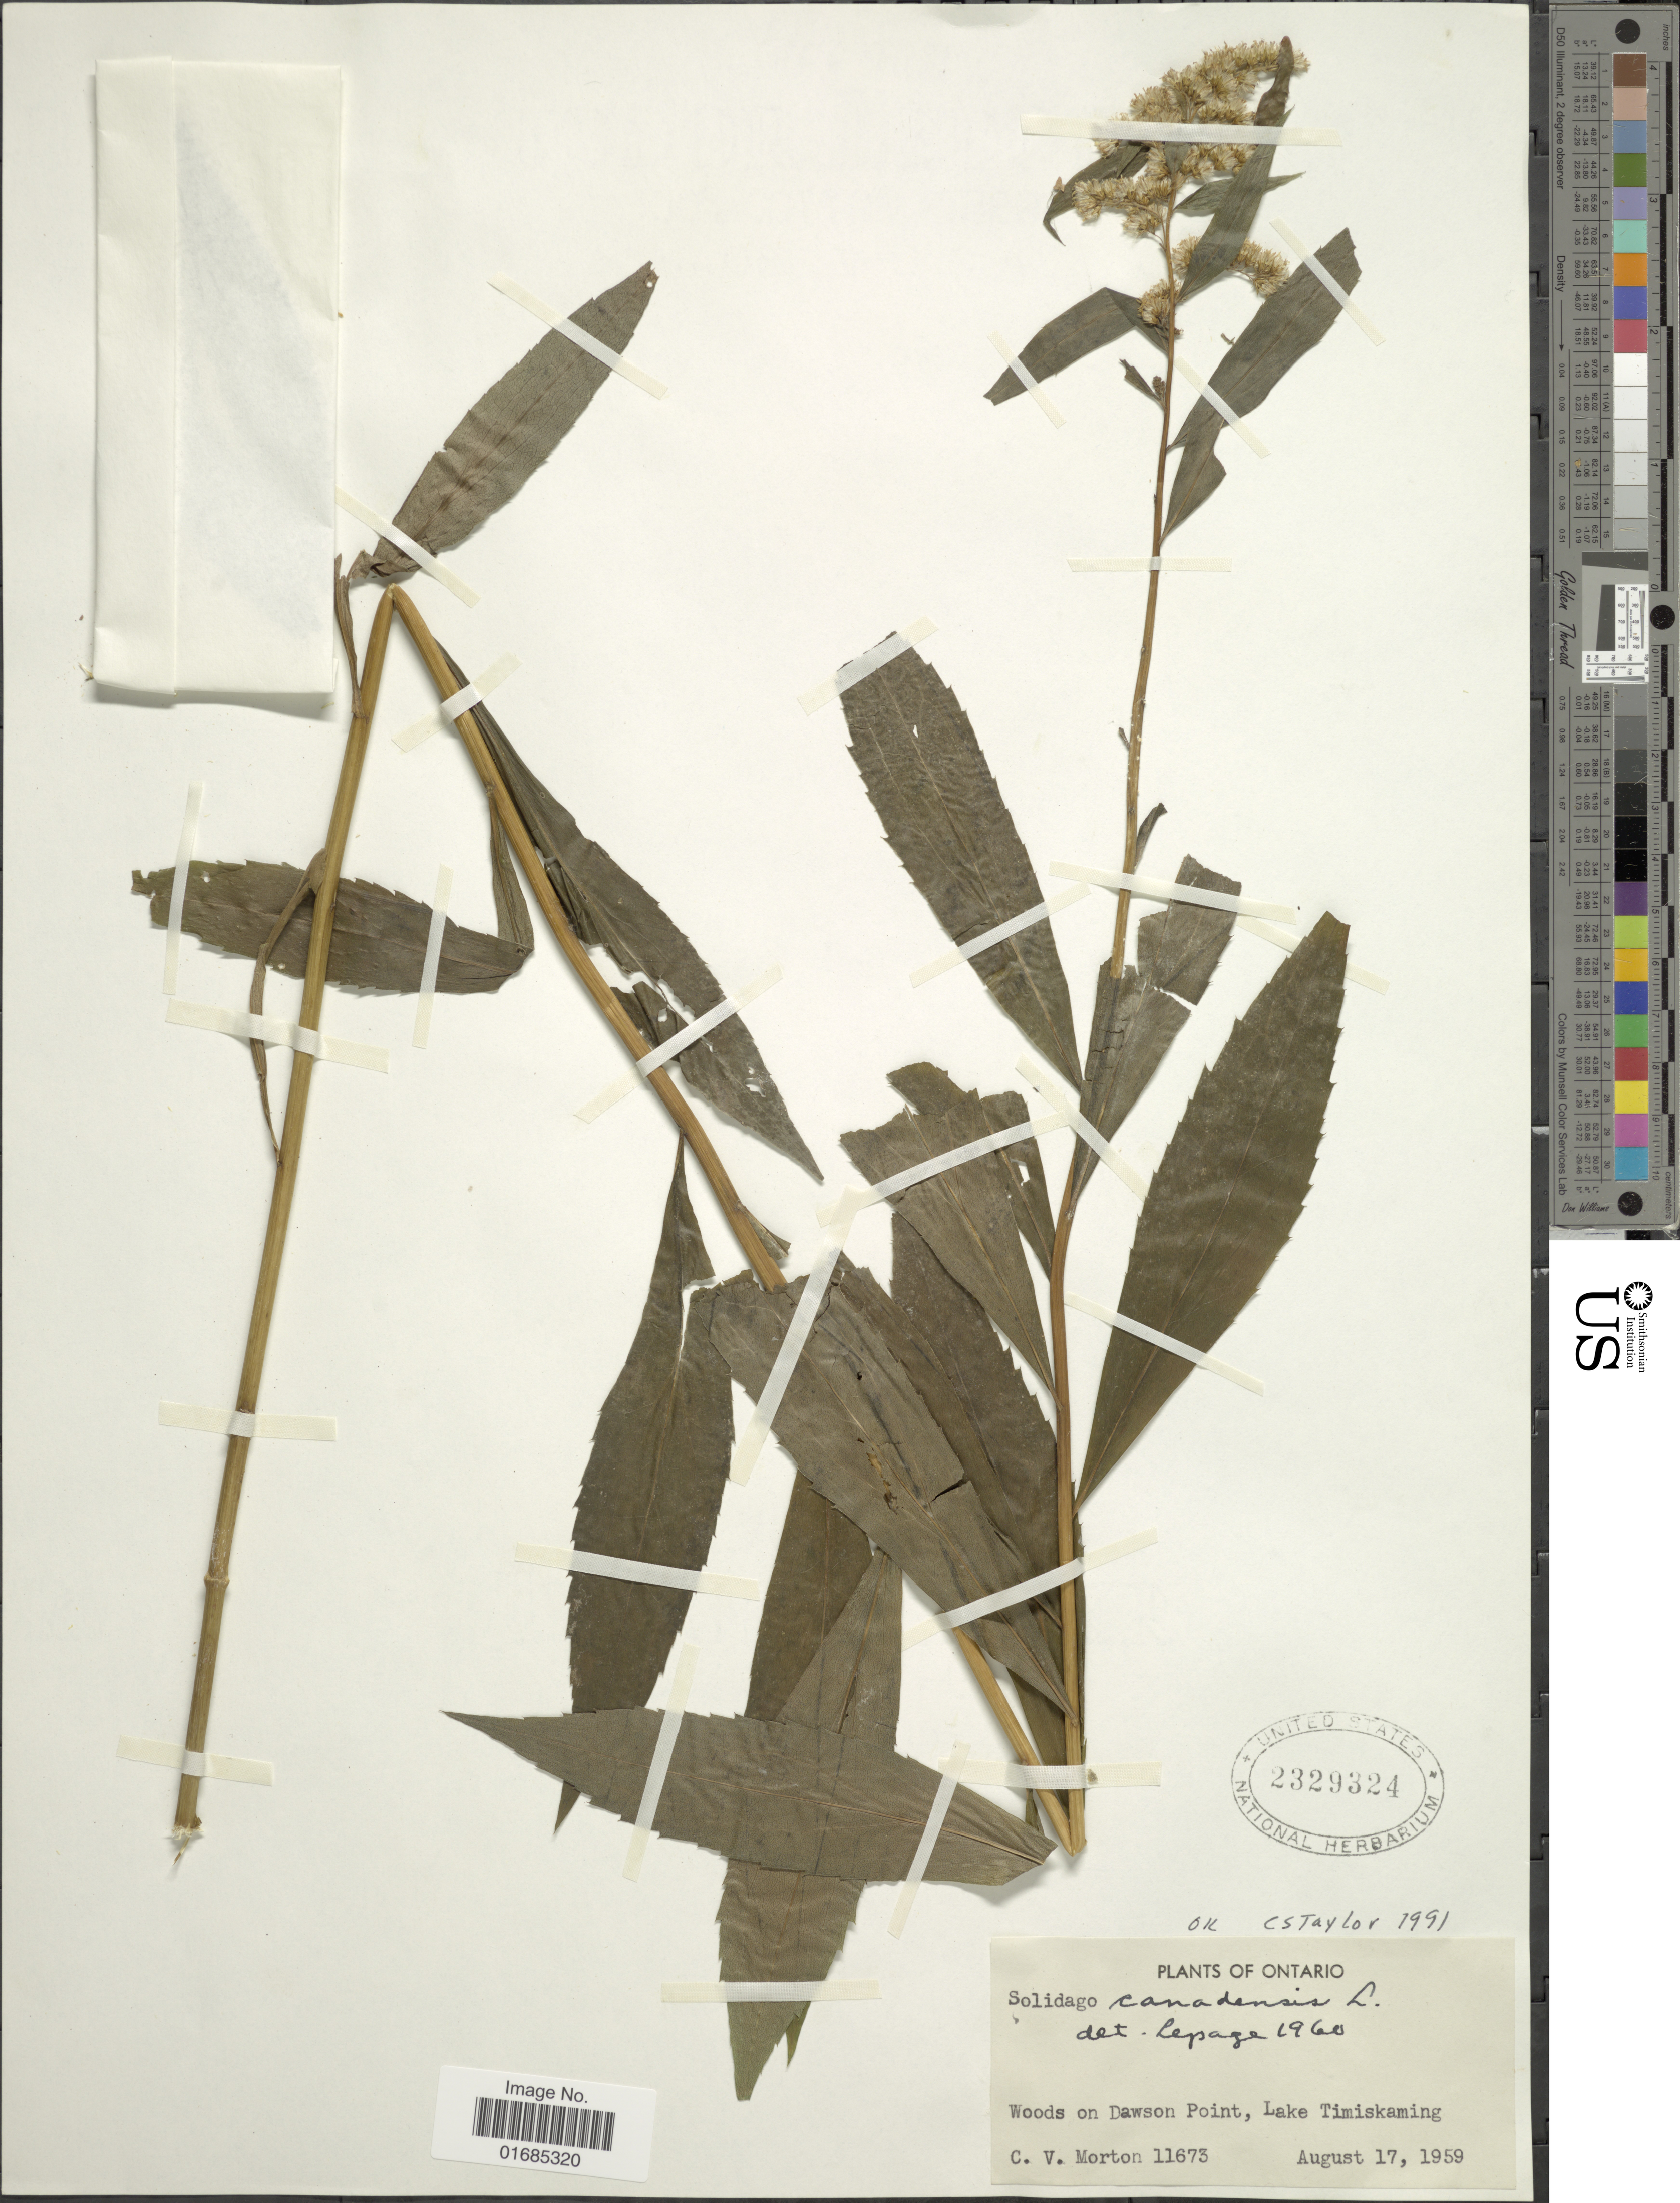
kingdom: Plantae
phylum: Tracheophyta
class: Magnoliopsida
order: Asterales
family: Asteraceae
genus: Solidago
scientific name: Solidago canadensis var. canadensis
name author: L.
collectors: C. V. Morton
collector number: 11673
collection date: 1959-08-17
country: Canada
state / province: Ontario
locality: Woods on Dawson Point, Lake Timiskaming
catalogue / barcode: US 2329324